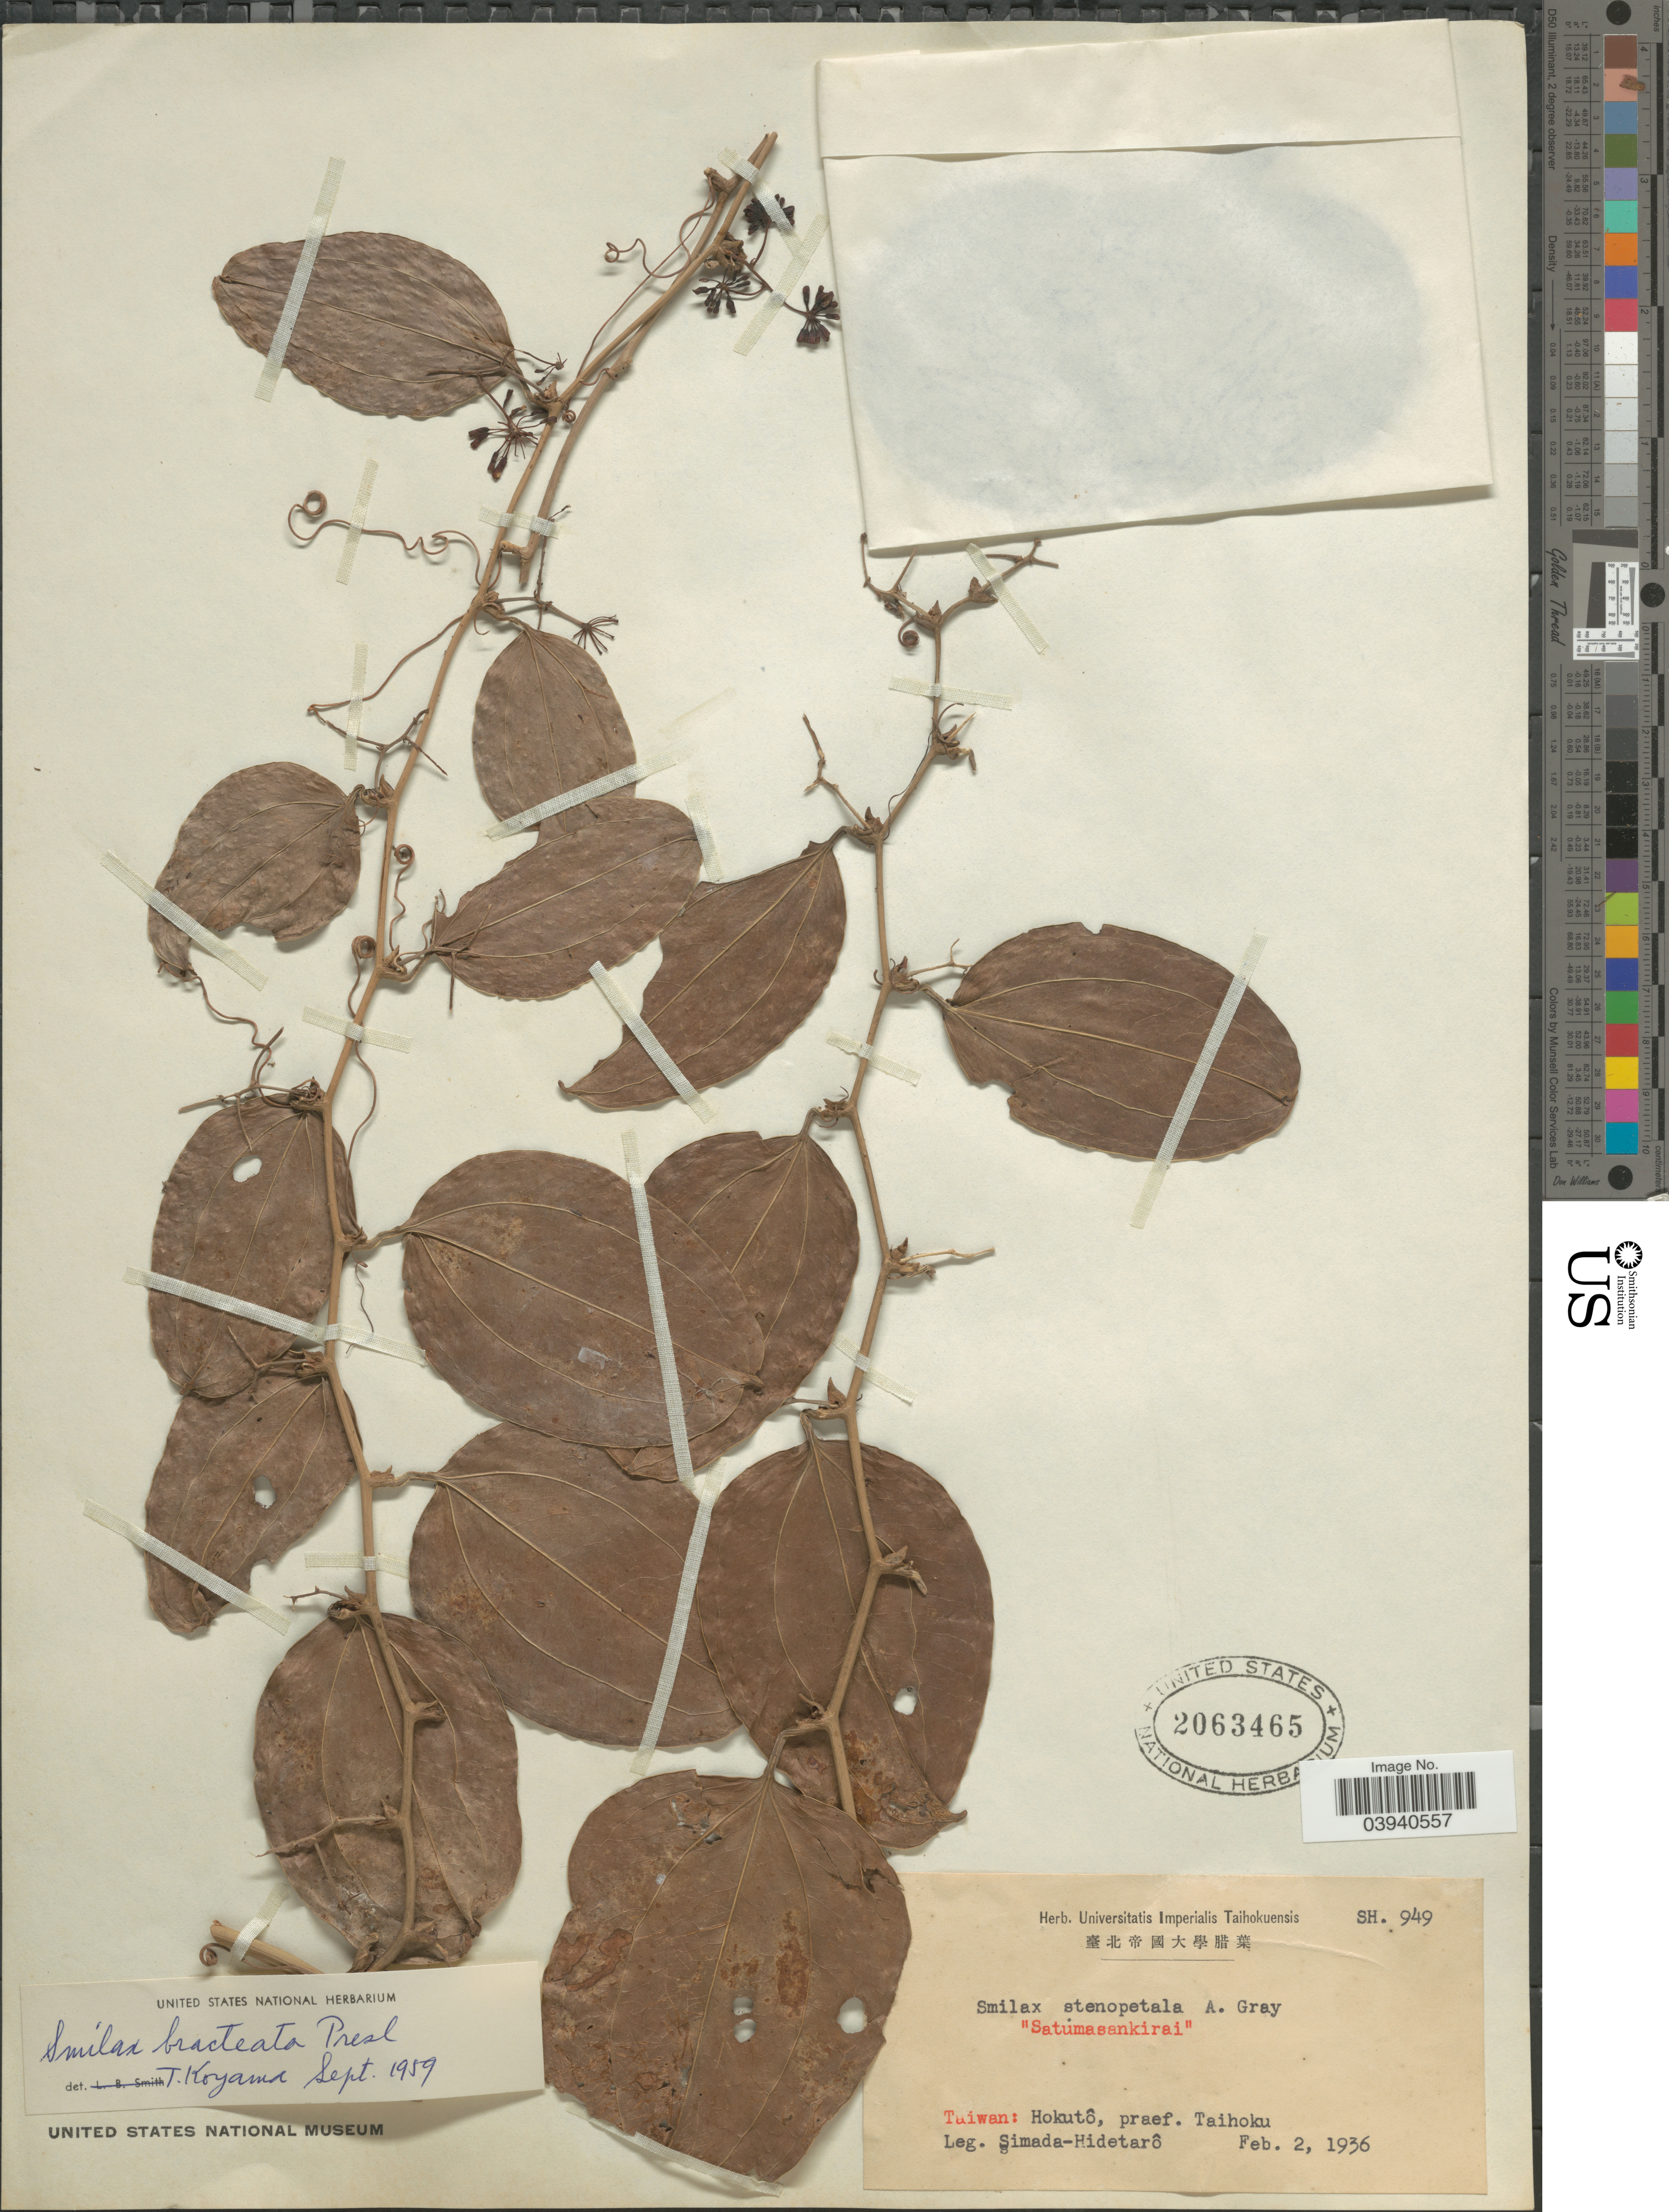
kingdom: Plantae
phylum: Tracheophyta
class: Liliopsida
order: Liliales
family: Smilacaceae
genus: Smilax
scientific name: Smilax bracteata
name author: C. Presl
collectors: Simada & Hidetaro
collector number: SH. 949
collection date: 1936-02-02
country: Taiwan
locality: Hokutô, praef. Taihoku.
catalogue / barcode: US 2063465